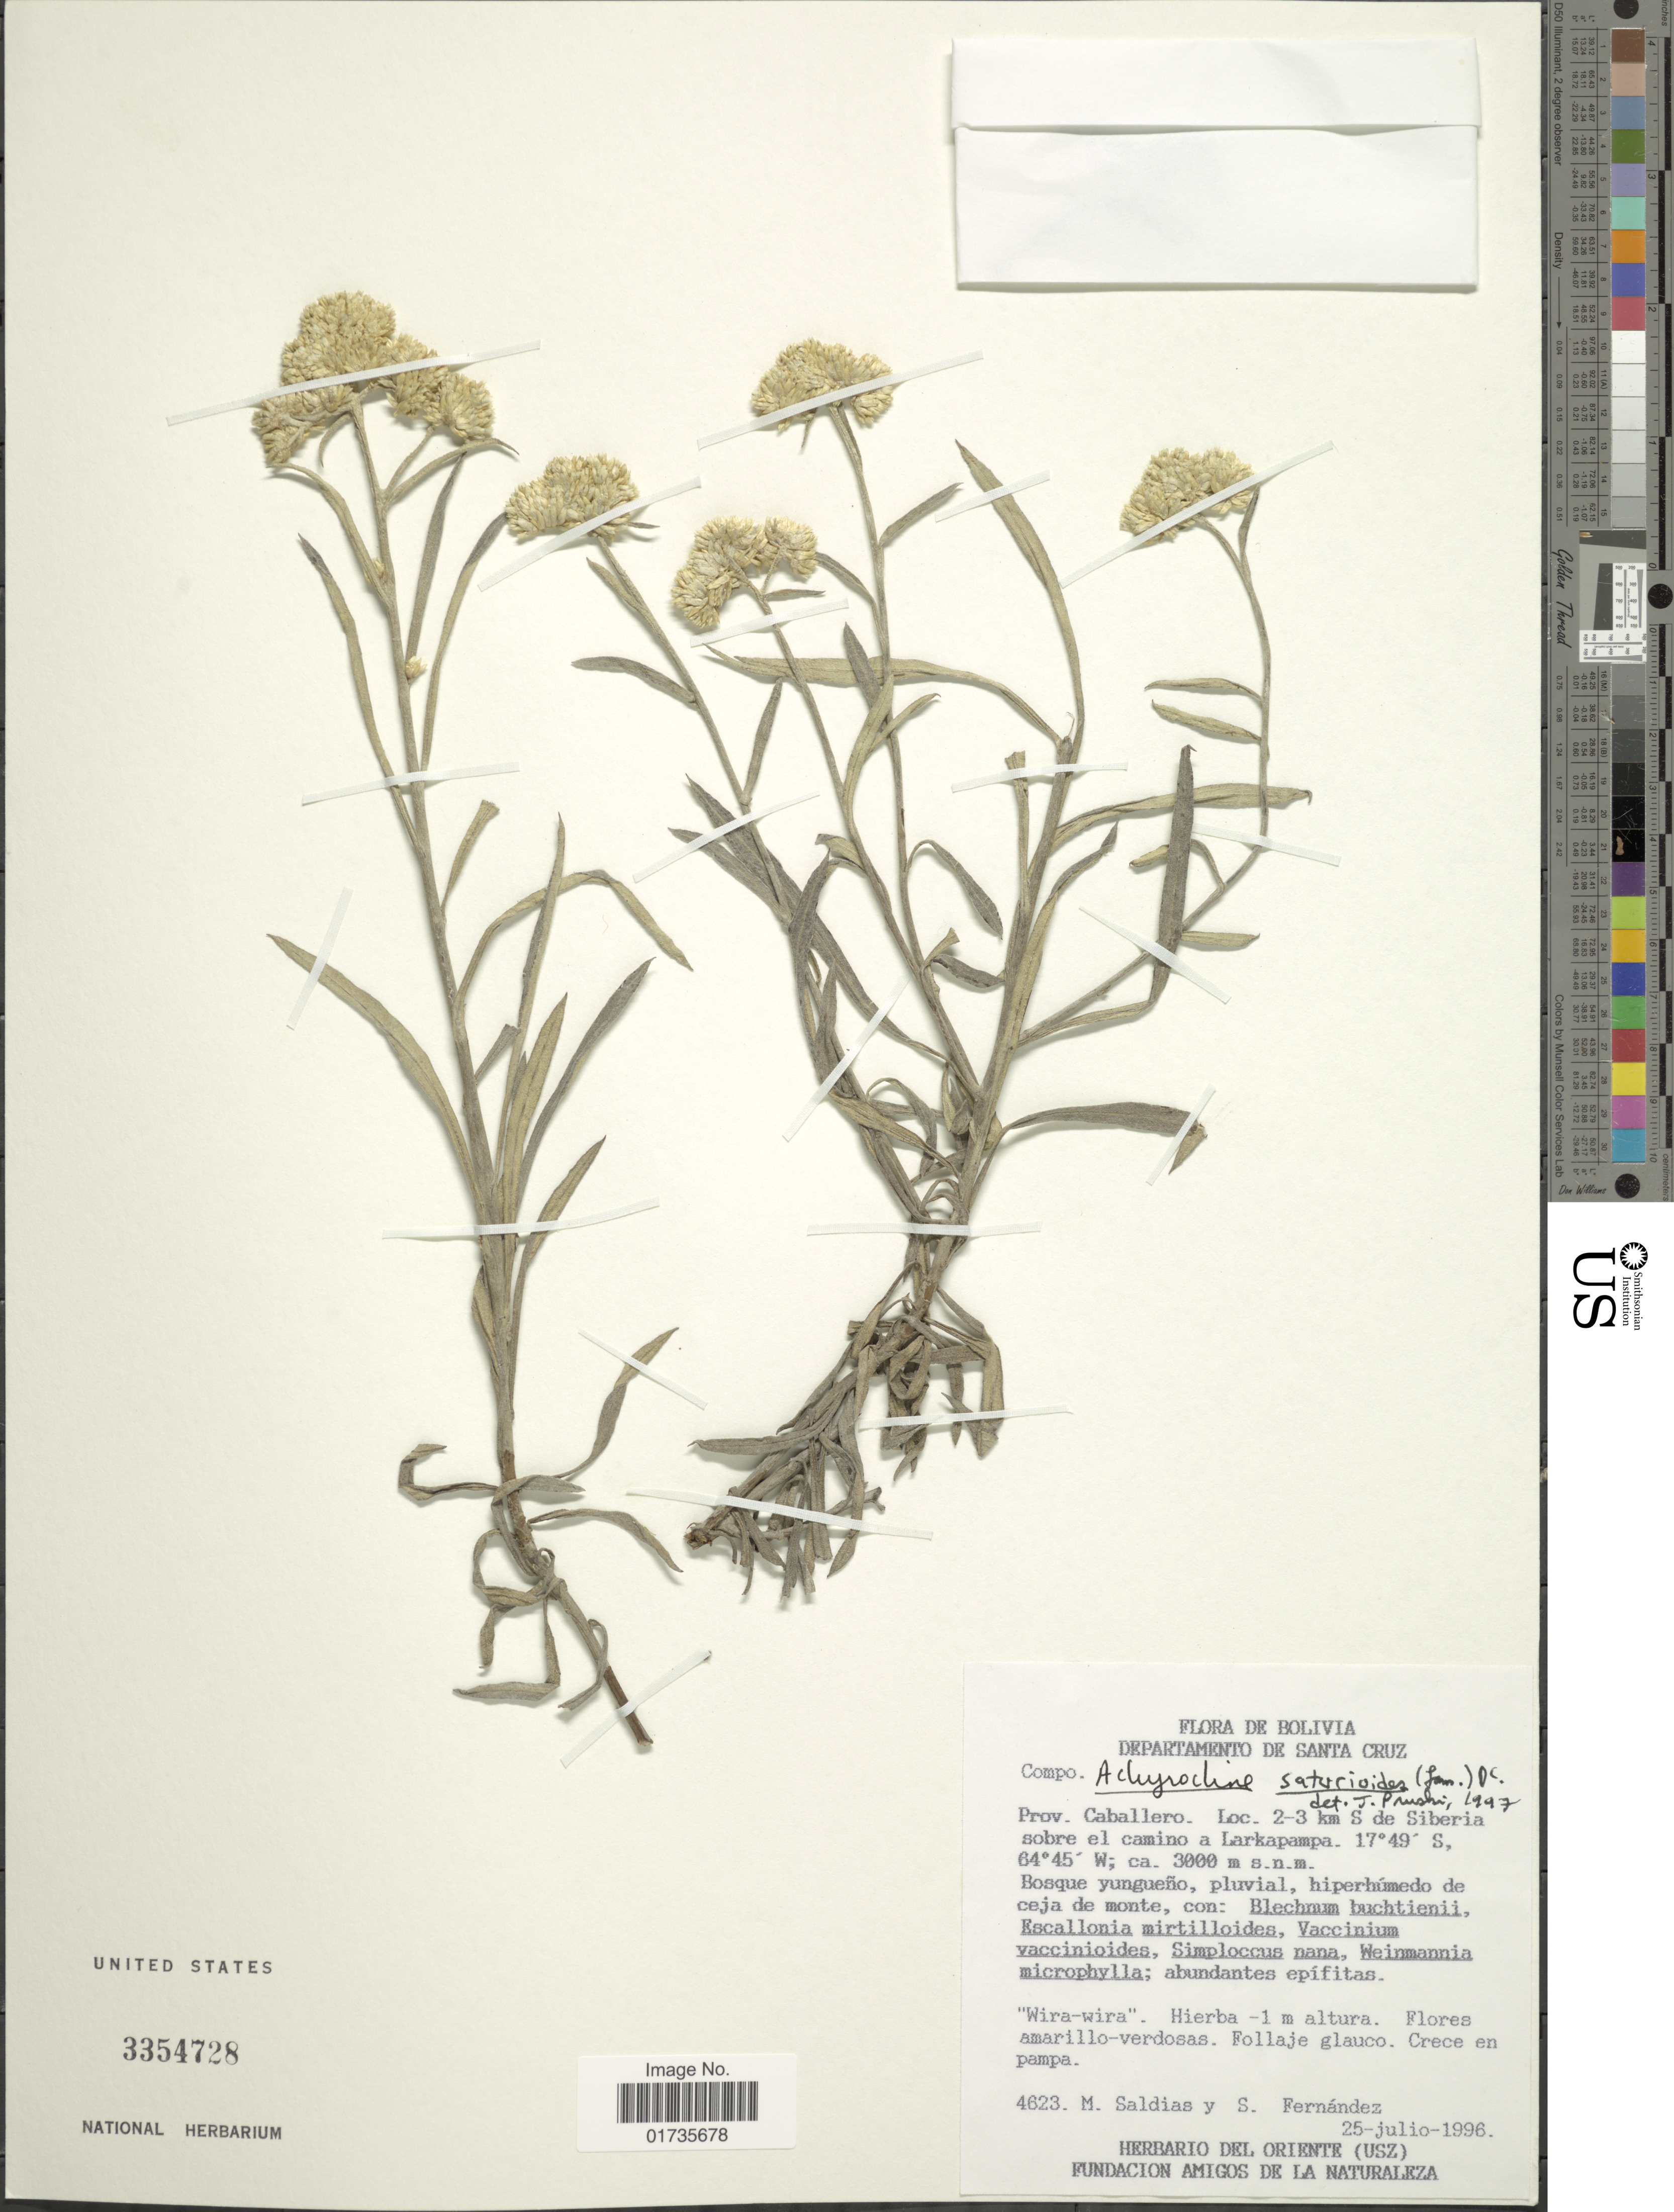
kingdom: Plantae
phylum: Tracheophyta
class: Magnoliopsida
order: Asterales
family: Asteraceae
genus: Achyrocline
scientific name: Achyrocline satureioides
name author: (Lam.) DC.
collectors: M. Saldias & S. Fernandez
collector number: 4623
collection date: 1996-07-25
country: Bolivia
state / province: Santa Cruz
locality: Prov. Caballero, 2-3 km S de Siberia sobre el camino a Larkapampa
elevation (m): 3000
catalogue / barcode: US 3354728